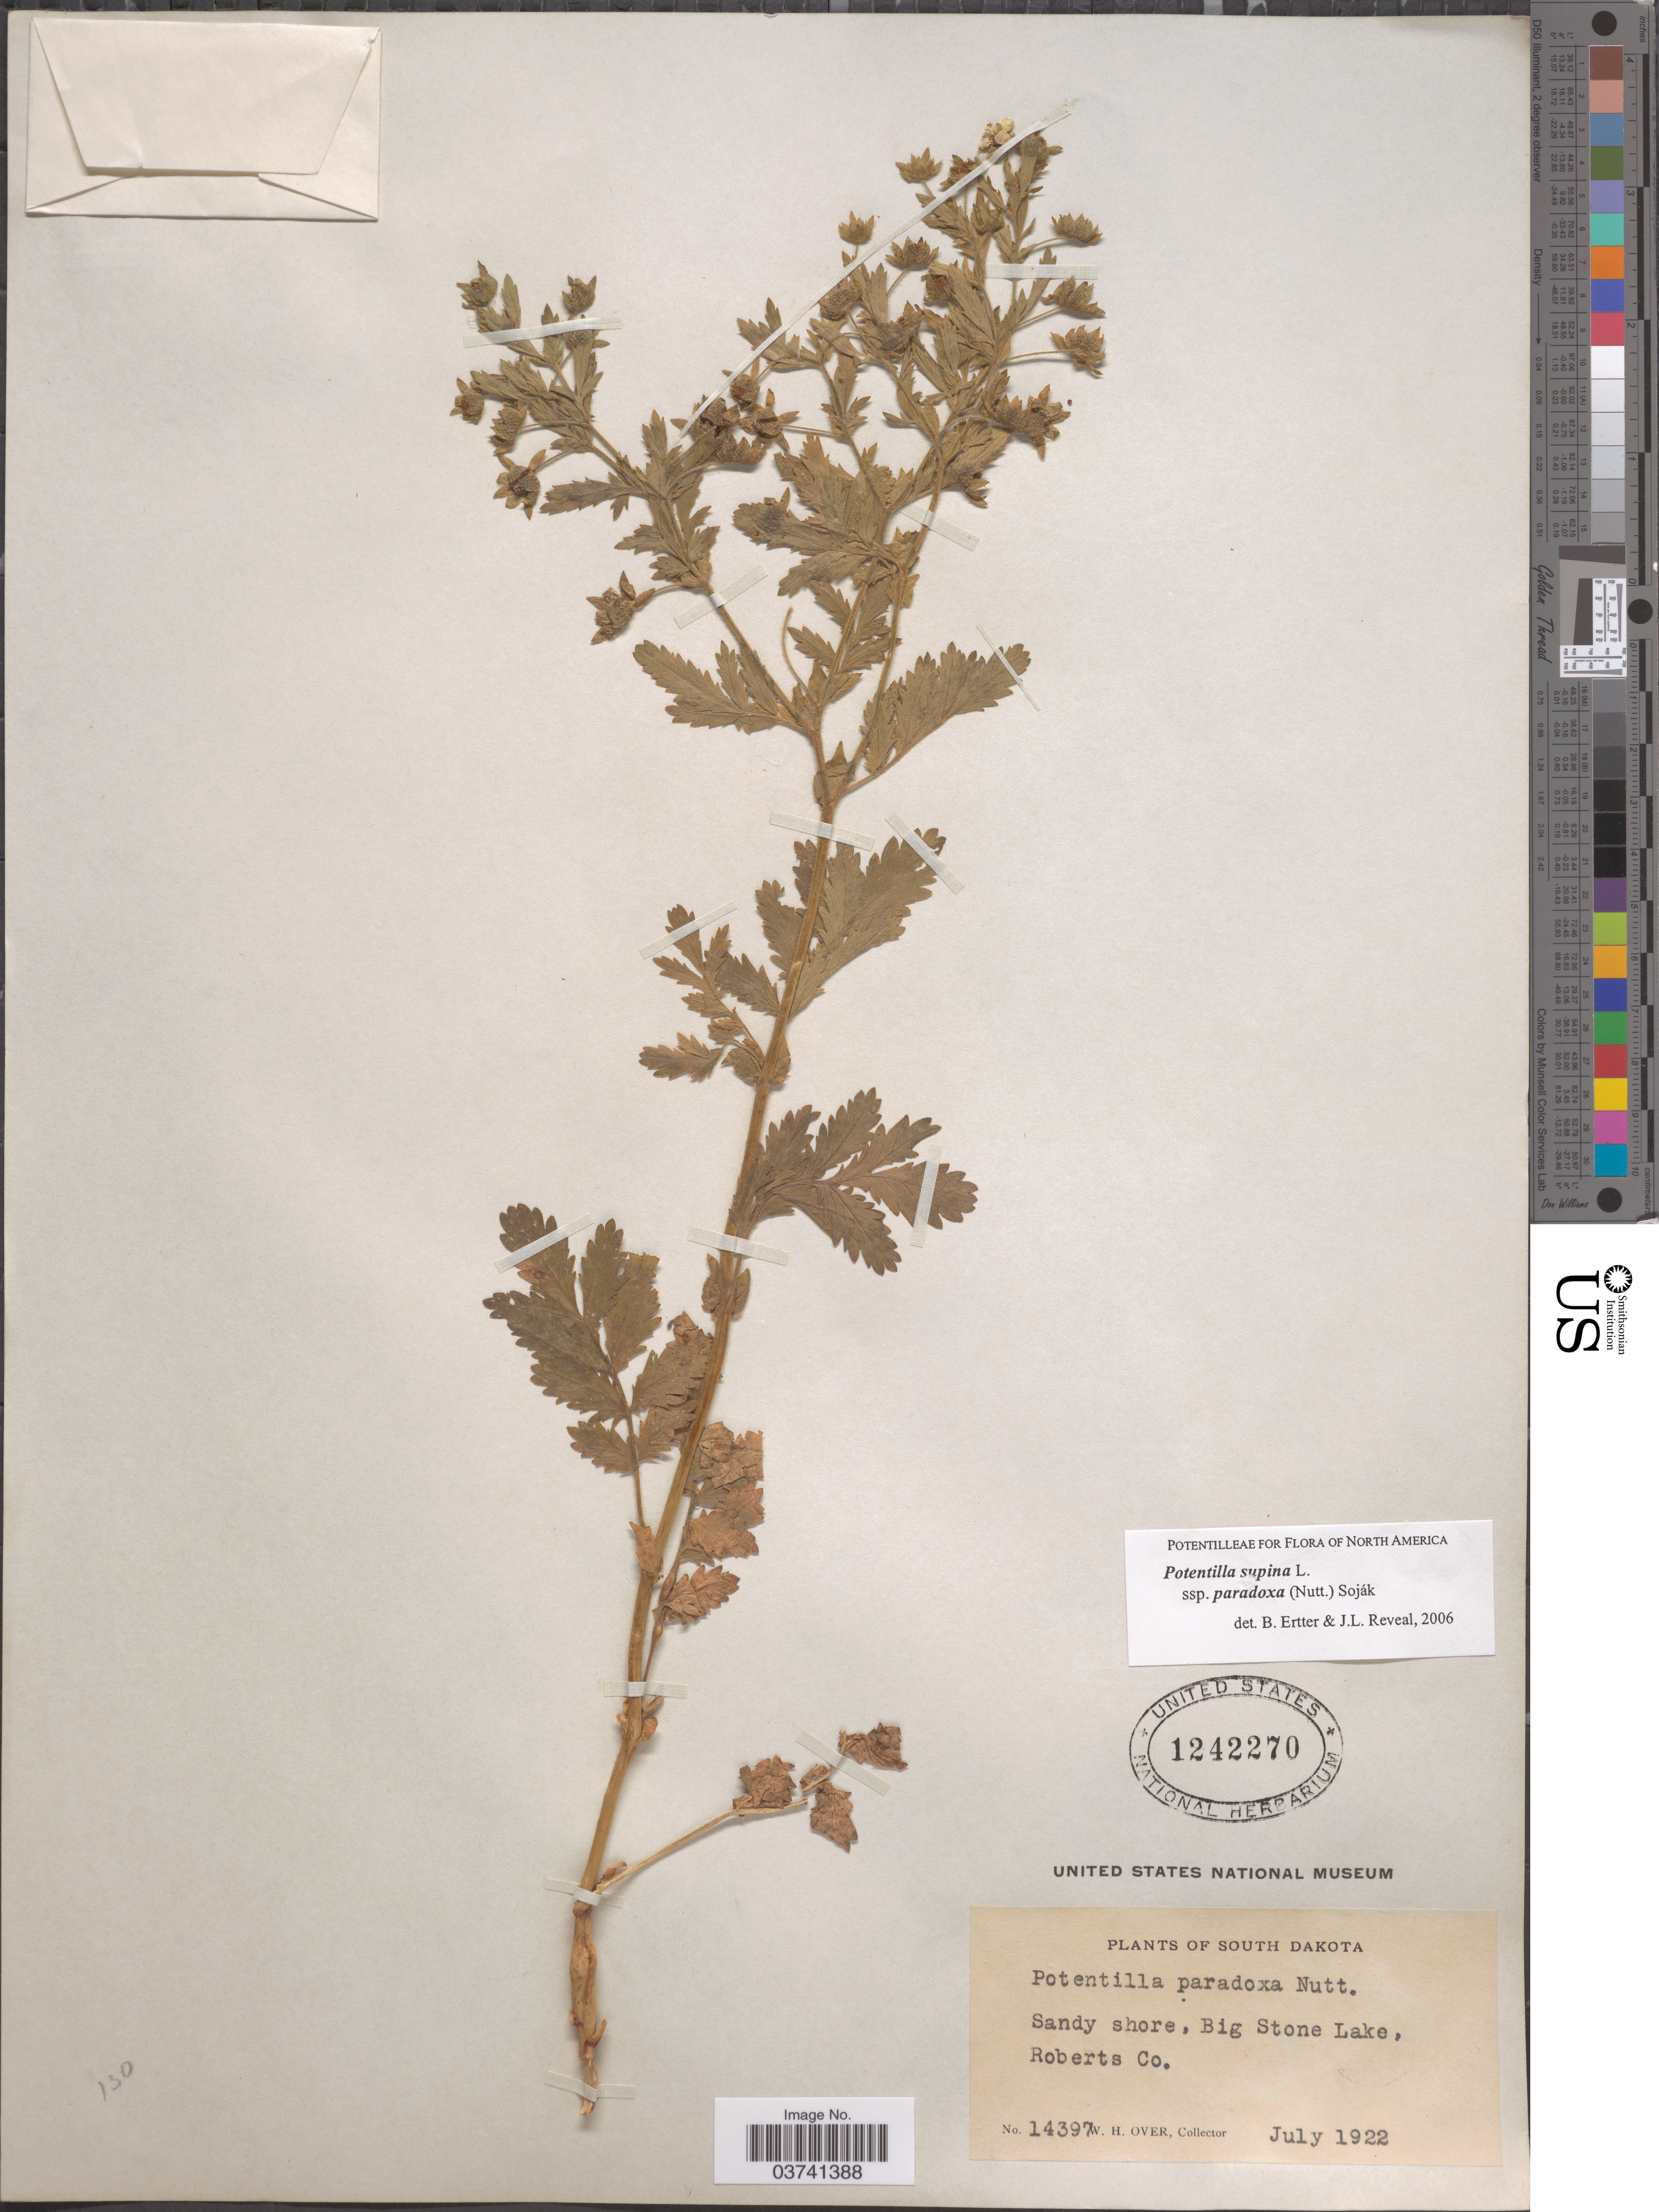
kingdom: Plantae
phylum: Tracheophyta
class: Magnoliopsida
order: Rosales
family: Rosaceae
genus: Potentilla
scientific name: Potentilla supina subsp. paradoxa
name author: (Nutt.) Soják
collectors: W. Over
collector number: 14397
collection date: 1922-07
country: United States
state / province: South Dakota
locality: Sandy shore, Big Stone Lake, Roberts Co.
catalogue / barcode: US 1242270